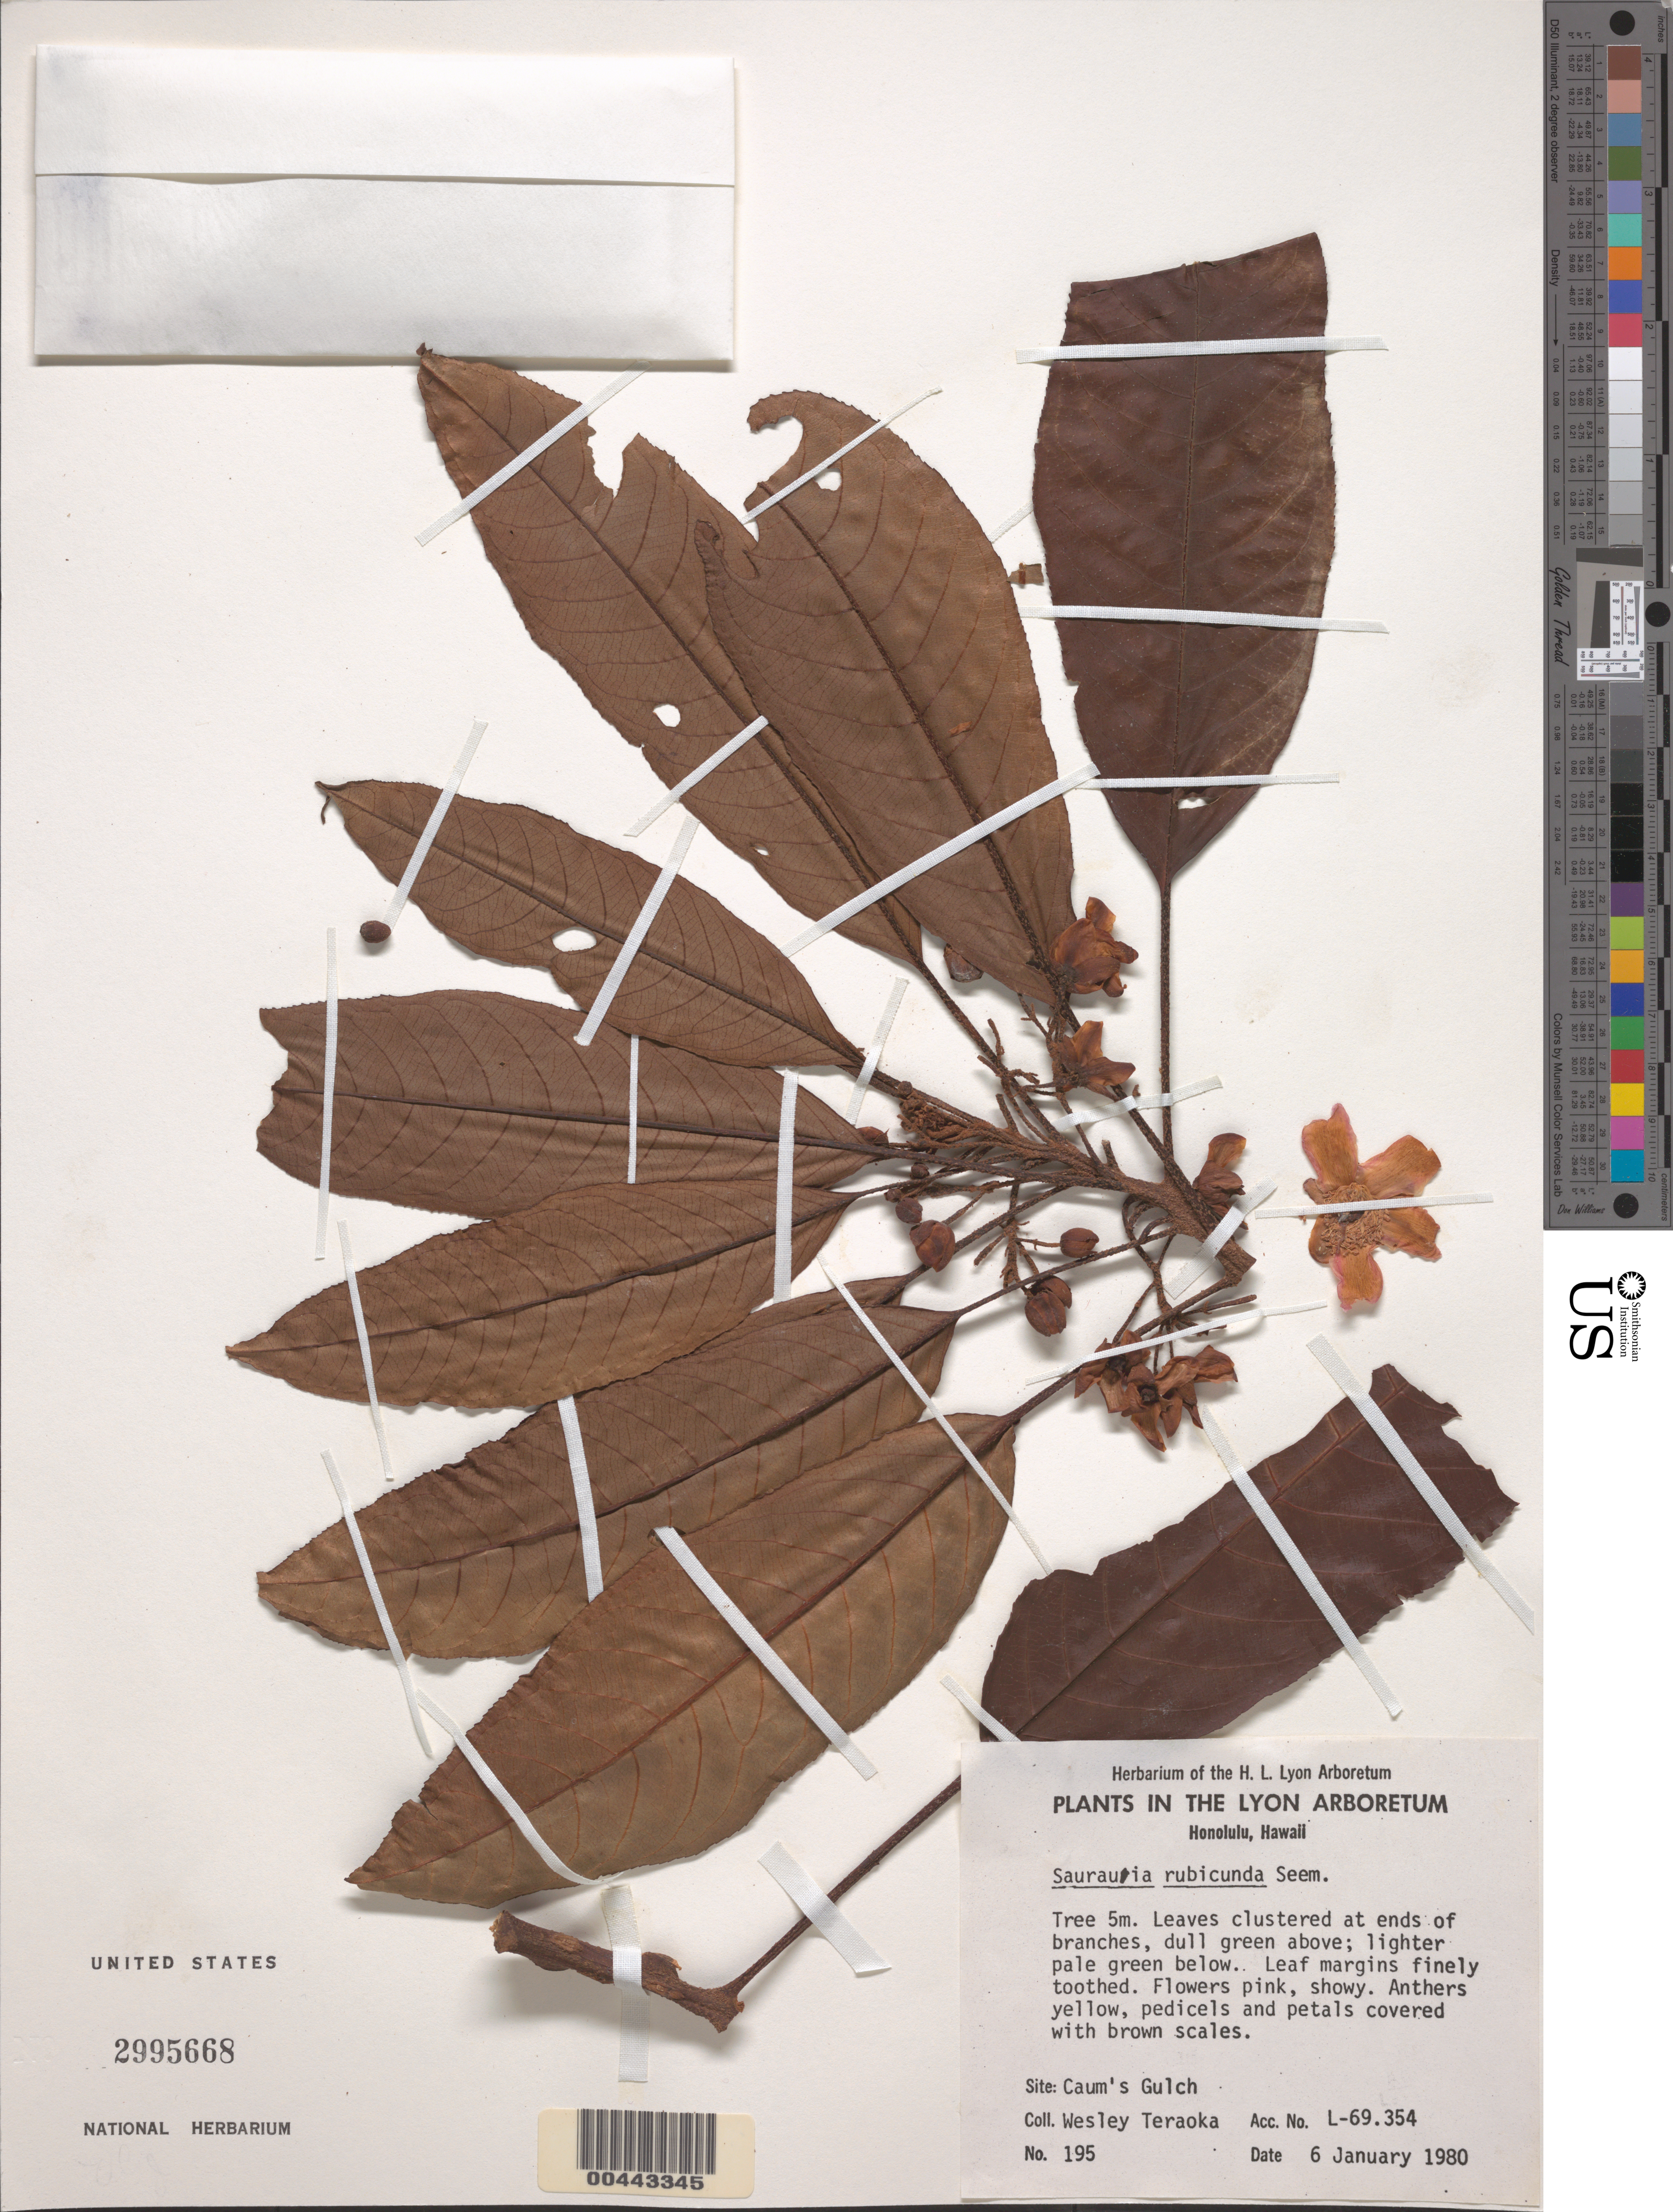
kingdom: Plantae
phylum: Tracheophyta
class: Magnoliopsida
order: Ericales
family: Actinidiaceae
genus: Saurauia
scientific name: Saurauia rubicunda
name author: Seem.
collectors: W. Teraoka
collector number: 195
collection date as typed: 6 Jan 1980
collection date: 1980-01-06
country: United States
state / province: Hawaii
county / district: Honolulu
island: Oahu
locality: Honolulu, Harold L. Lyon Arboretum, Caum's Gulch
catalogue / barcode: US 2995668